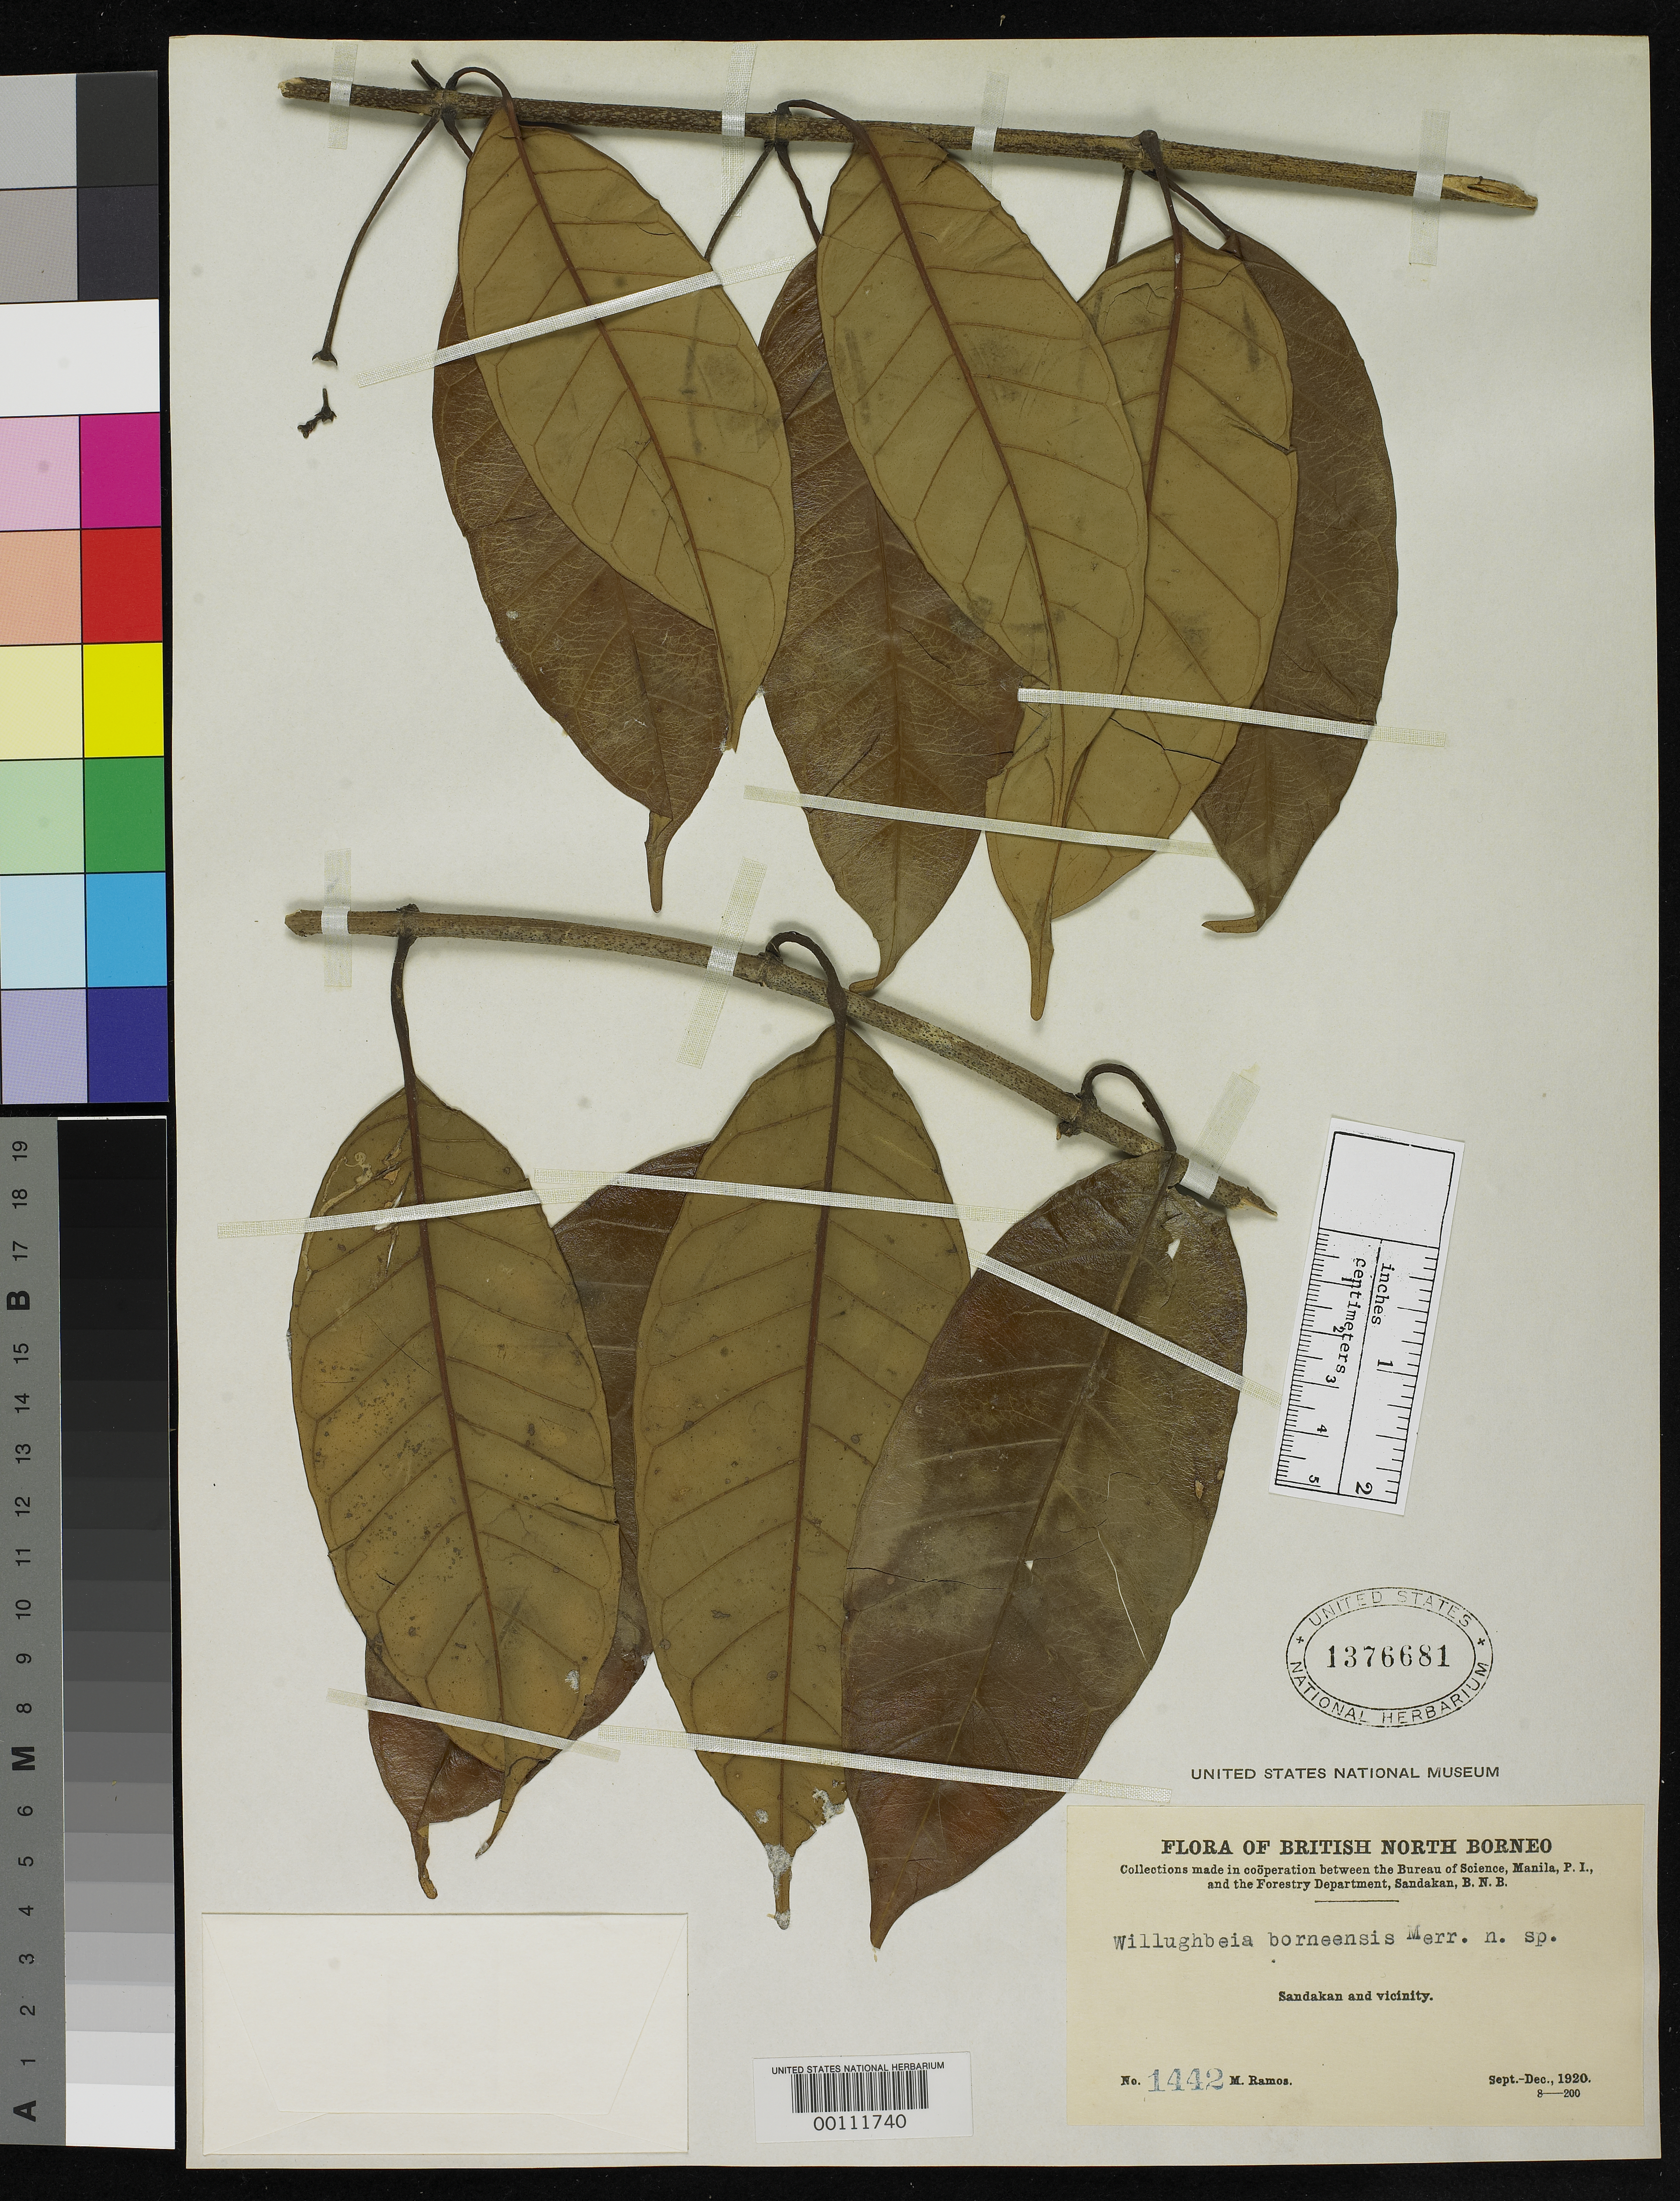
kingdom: Plantae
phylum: Tracheophyta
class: Magnoliopsida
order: Gentianales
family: Apocynaceae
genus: Willughbeia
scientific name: Willughbeia borneensis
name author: Merr.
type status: Isotype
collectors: M. Ramos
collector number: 1442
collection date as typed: Sep 1920 to -- Dec 1920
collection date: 1920-09/1920-12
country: Malaysia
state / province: Sabah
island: Borneo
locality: Sandakan & vicinity.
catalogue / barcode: US 1376681